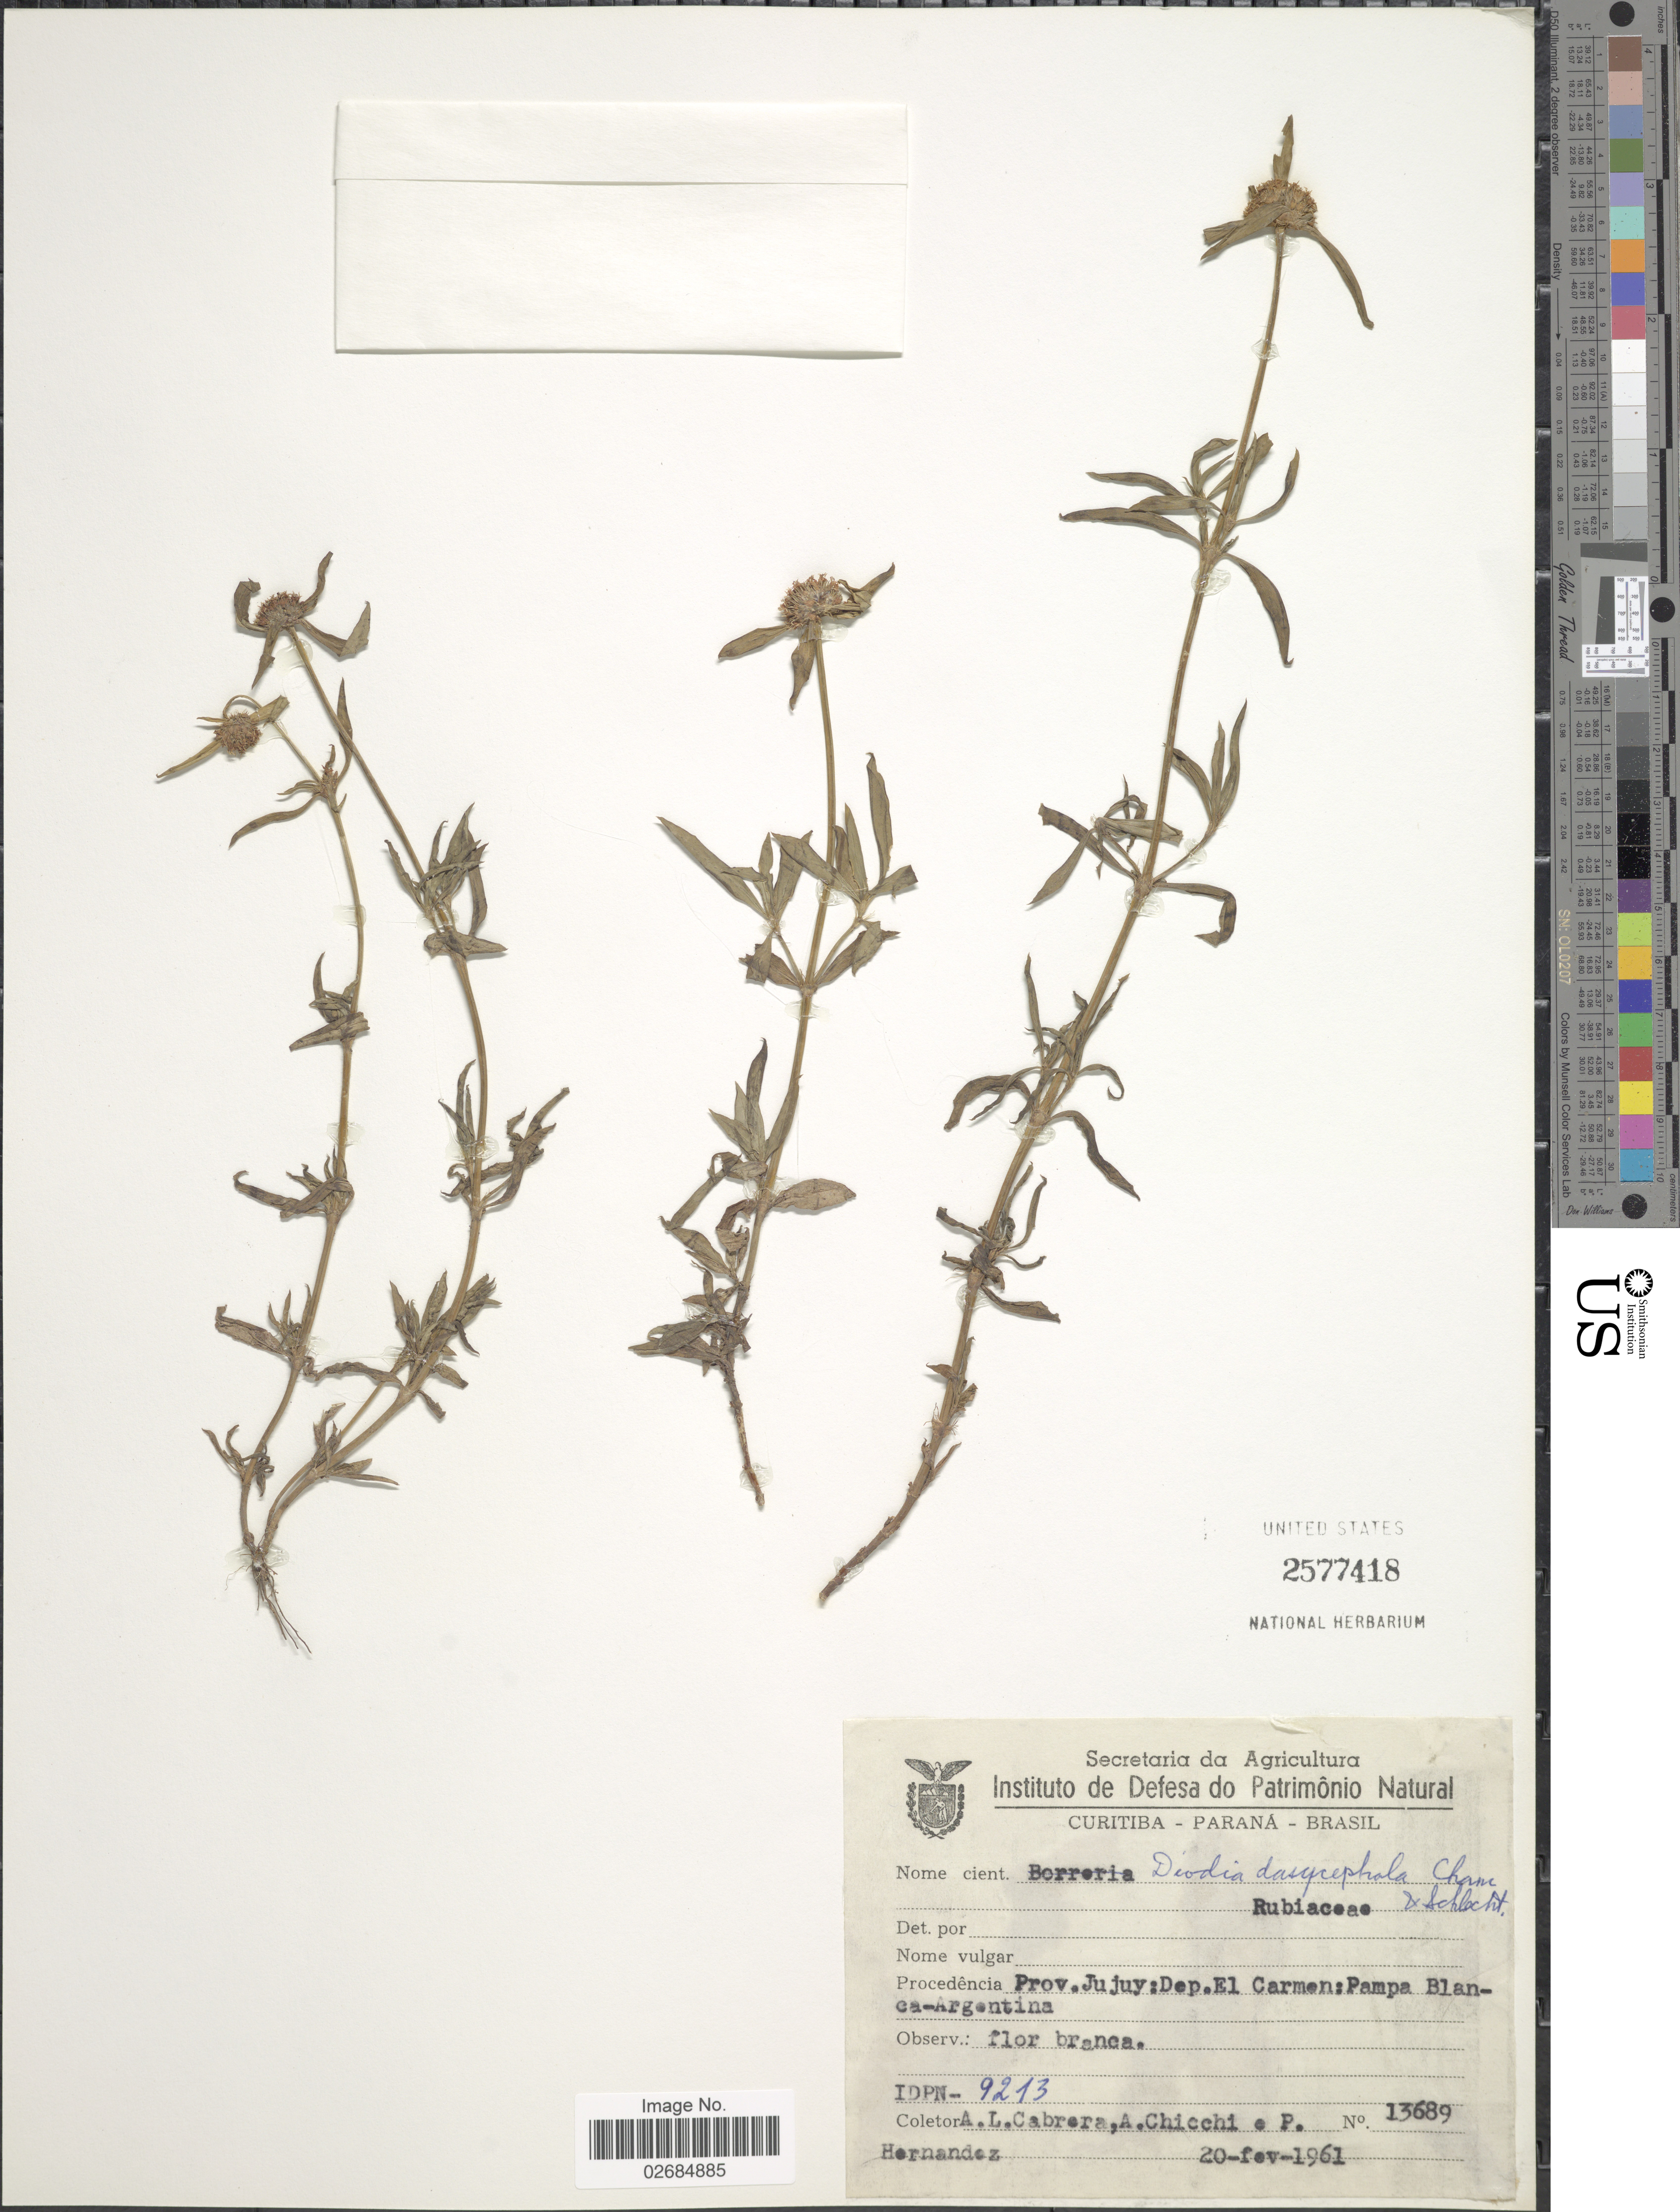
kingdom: Plantae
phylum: Tracheophyta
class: Magnoliopsida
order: Gentianales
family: Rubiaceae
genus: Diodia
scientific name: Diodia dasycephala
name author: Cham. & Schltdl.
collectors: A. L. Cabrera & A. Chicchi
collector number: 13689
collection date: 1961-02-20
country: Argentina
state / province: Jujuy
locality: Dep. El Carmen: Pampa Blanca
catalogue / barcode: US 2577418